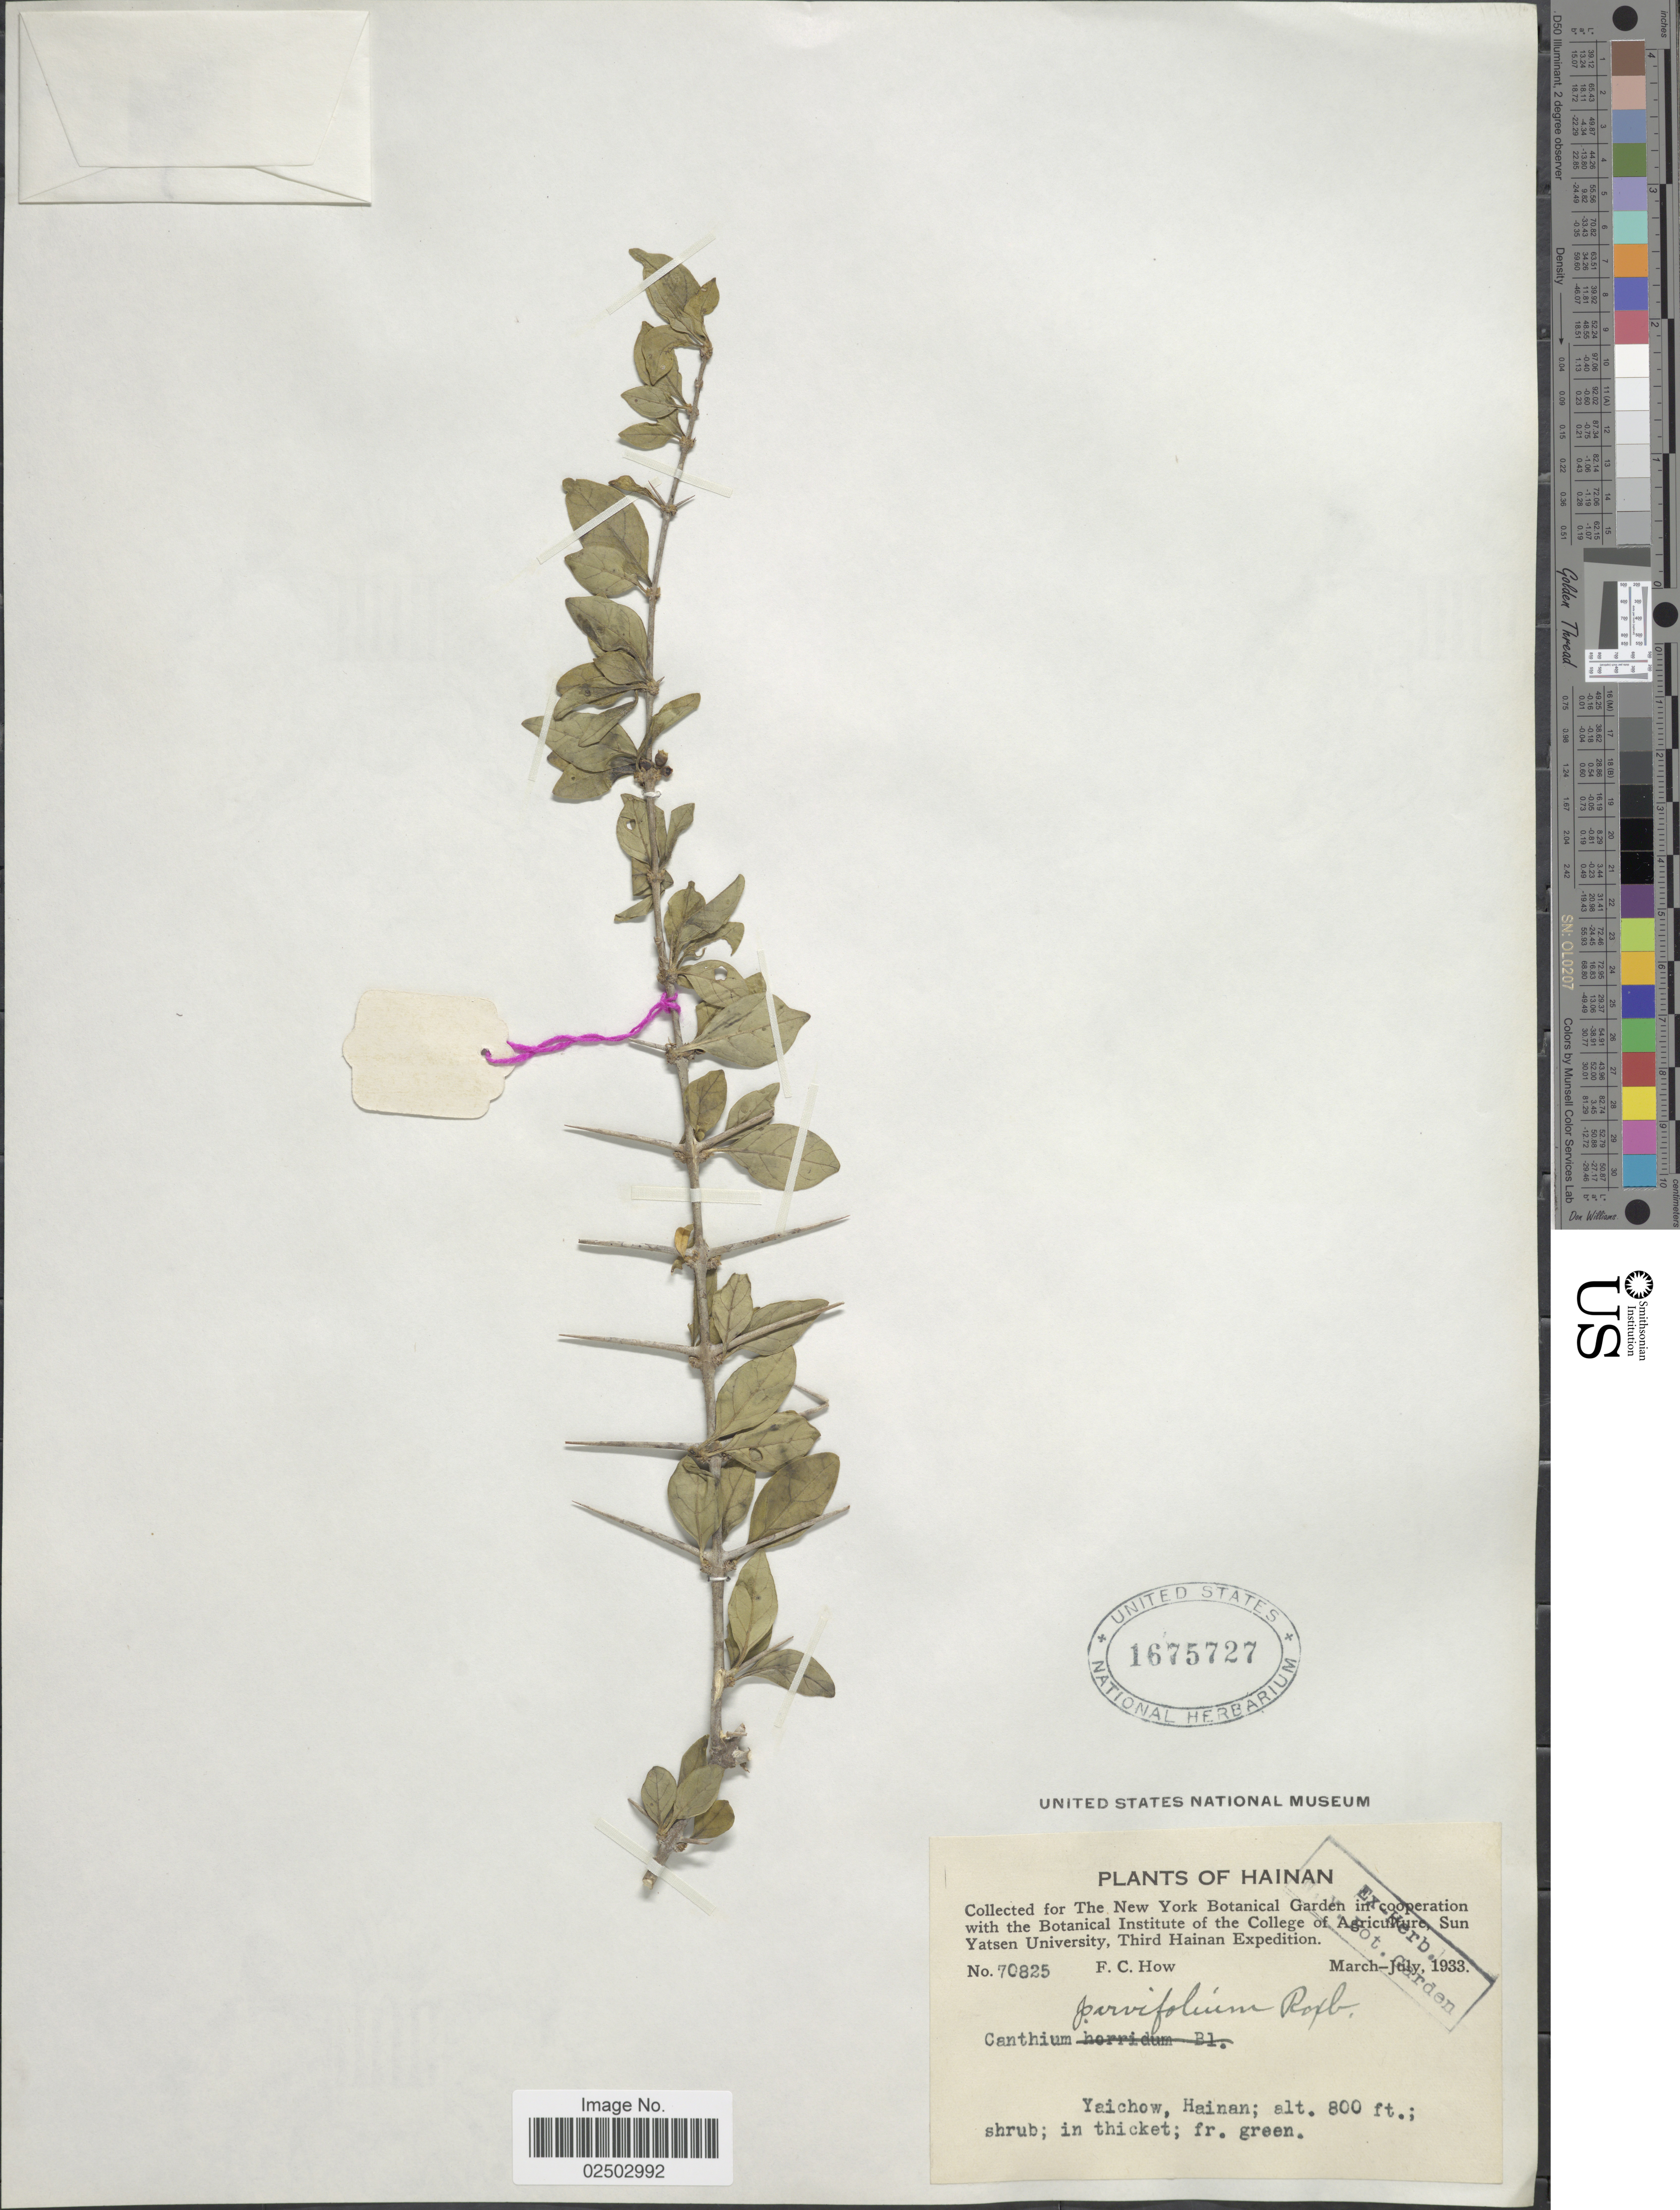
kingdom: Plantae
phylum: Tracheophyta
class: Magnoliopsida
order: Gentianales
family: Rubiaceae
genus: Canthium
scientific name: Canthium parvifolium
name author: Roxb.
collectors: F. C. How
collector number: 70825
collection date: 1933-03/1933-07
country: China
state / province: Hainan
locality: Yaichow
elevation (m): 244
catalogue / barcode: US 1675727